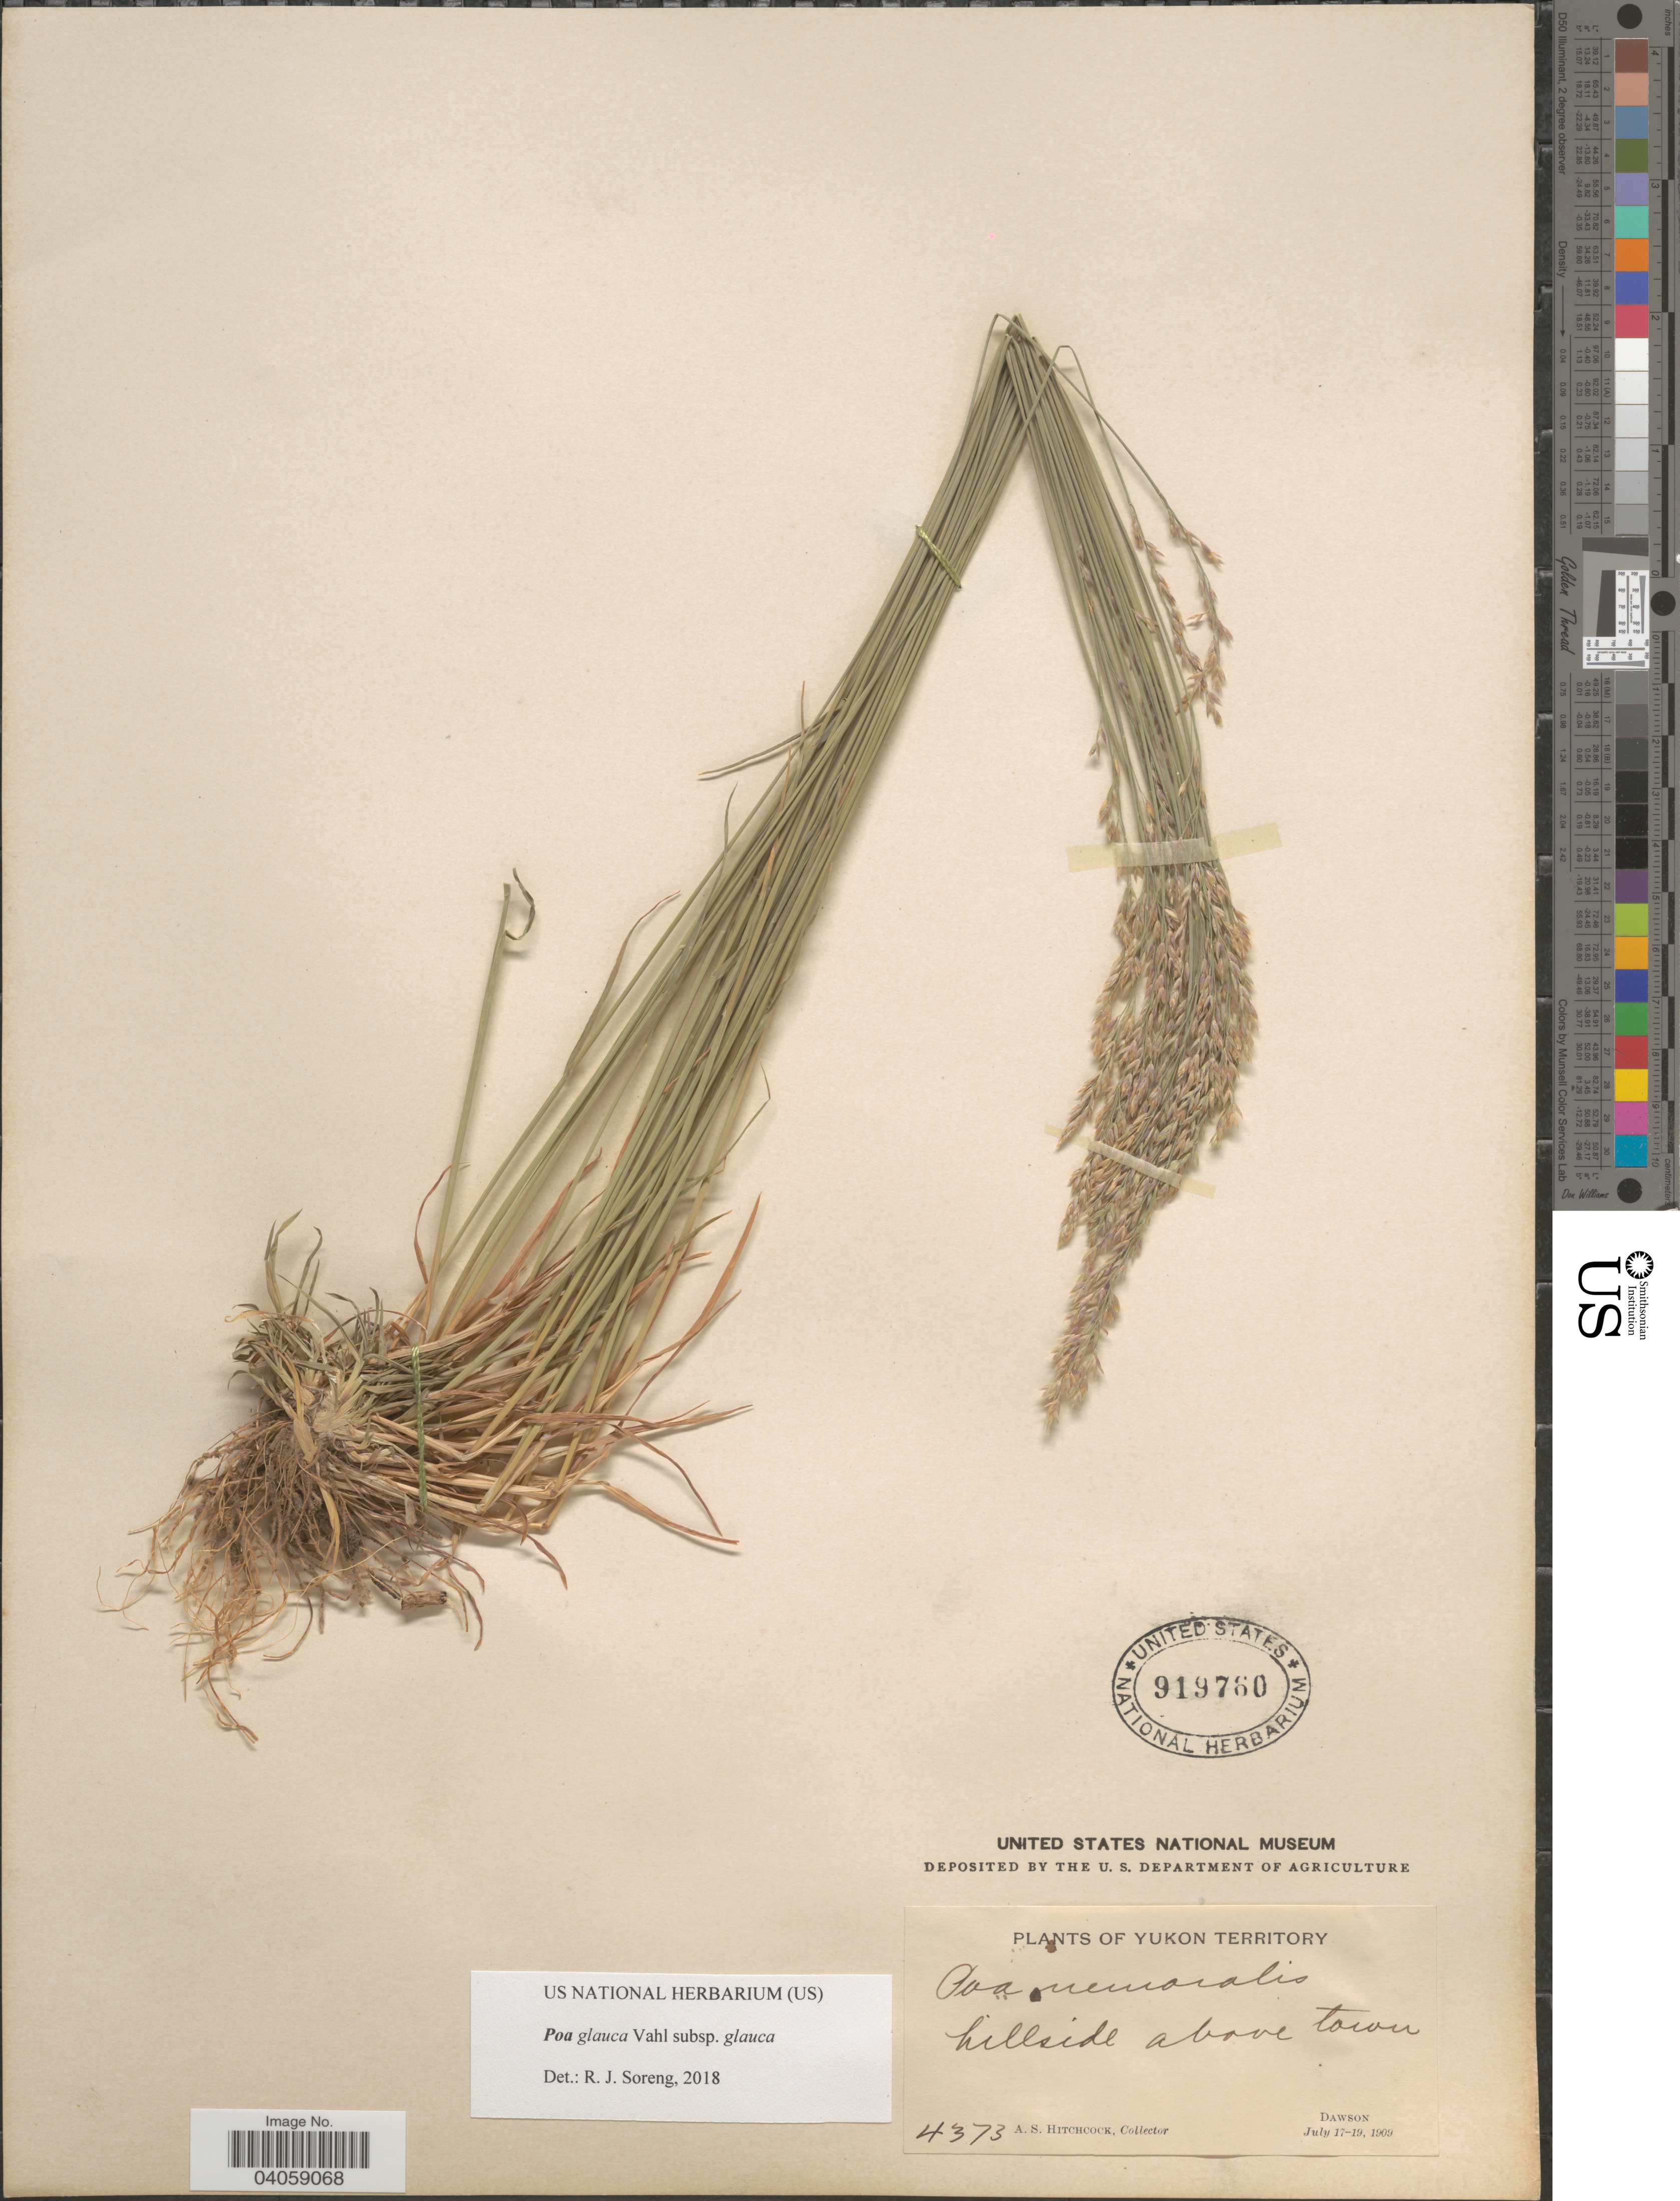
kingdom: Plantae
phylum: Tracheophyta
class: Liliopsida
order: Poales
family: Poaceae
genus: Poa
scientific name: Poa glauca subsp. glauca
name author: Vahl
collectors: A. S. Hitchcock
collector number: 4373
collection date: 1909-07-17/1909-07-19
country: Canada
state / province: Yukon Territory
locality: Hillside above town. Dawson.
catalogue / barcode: US 919760